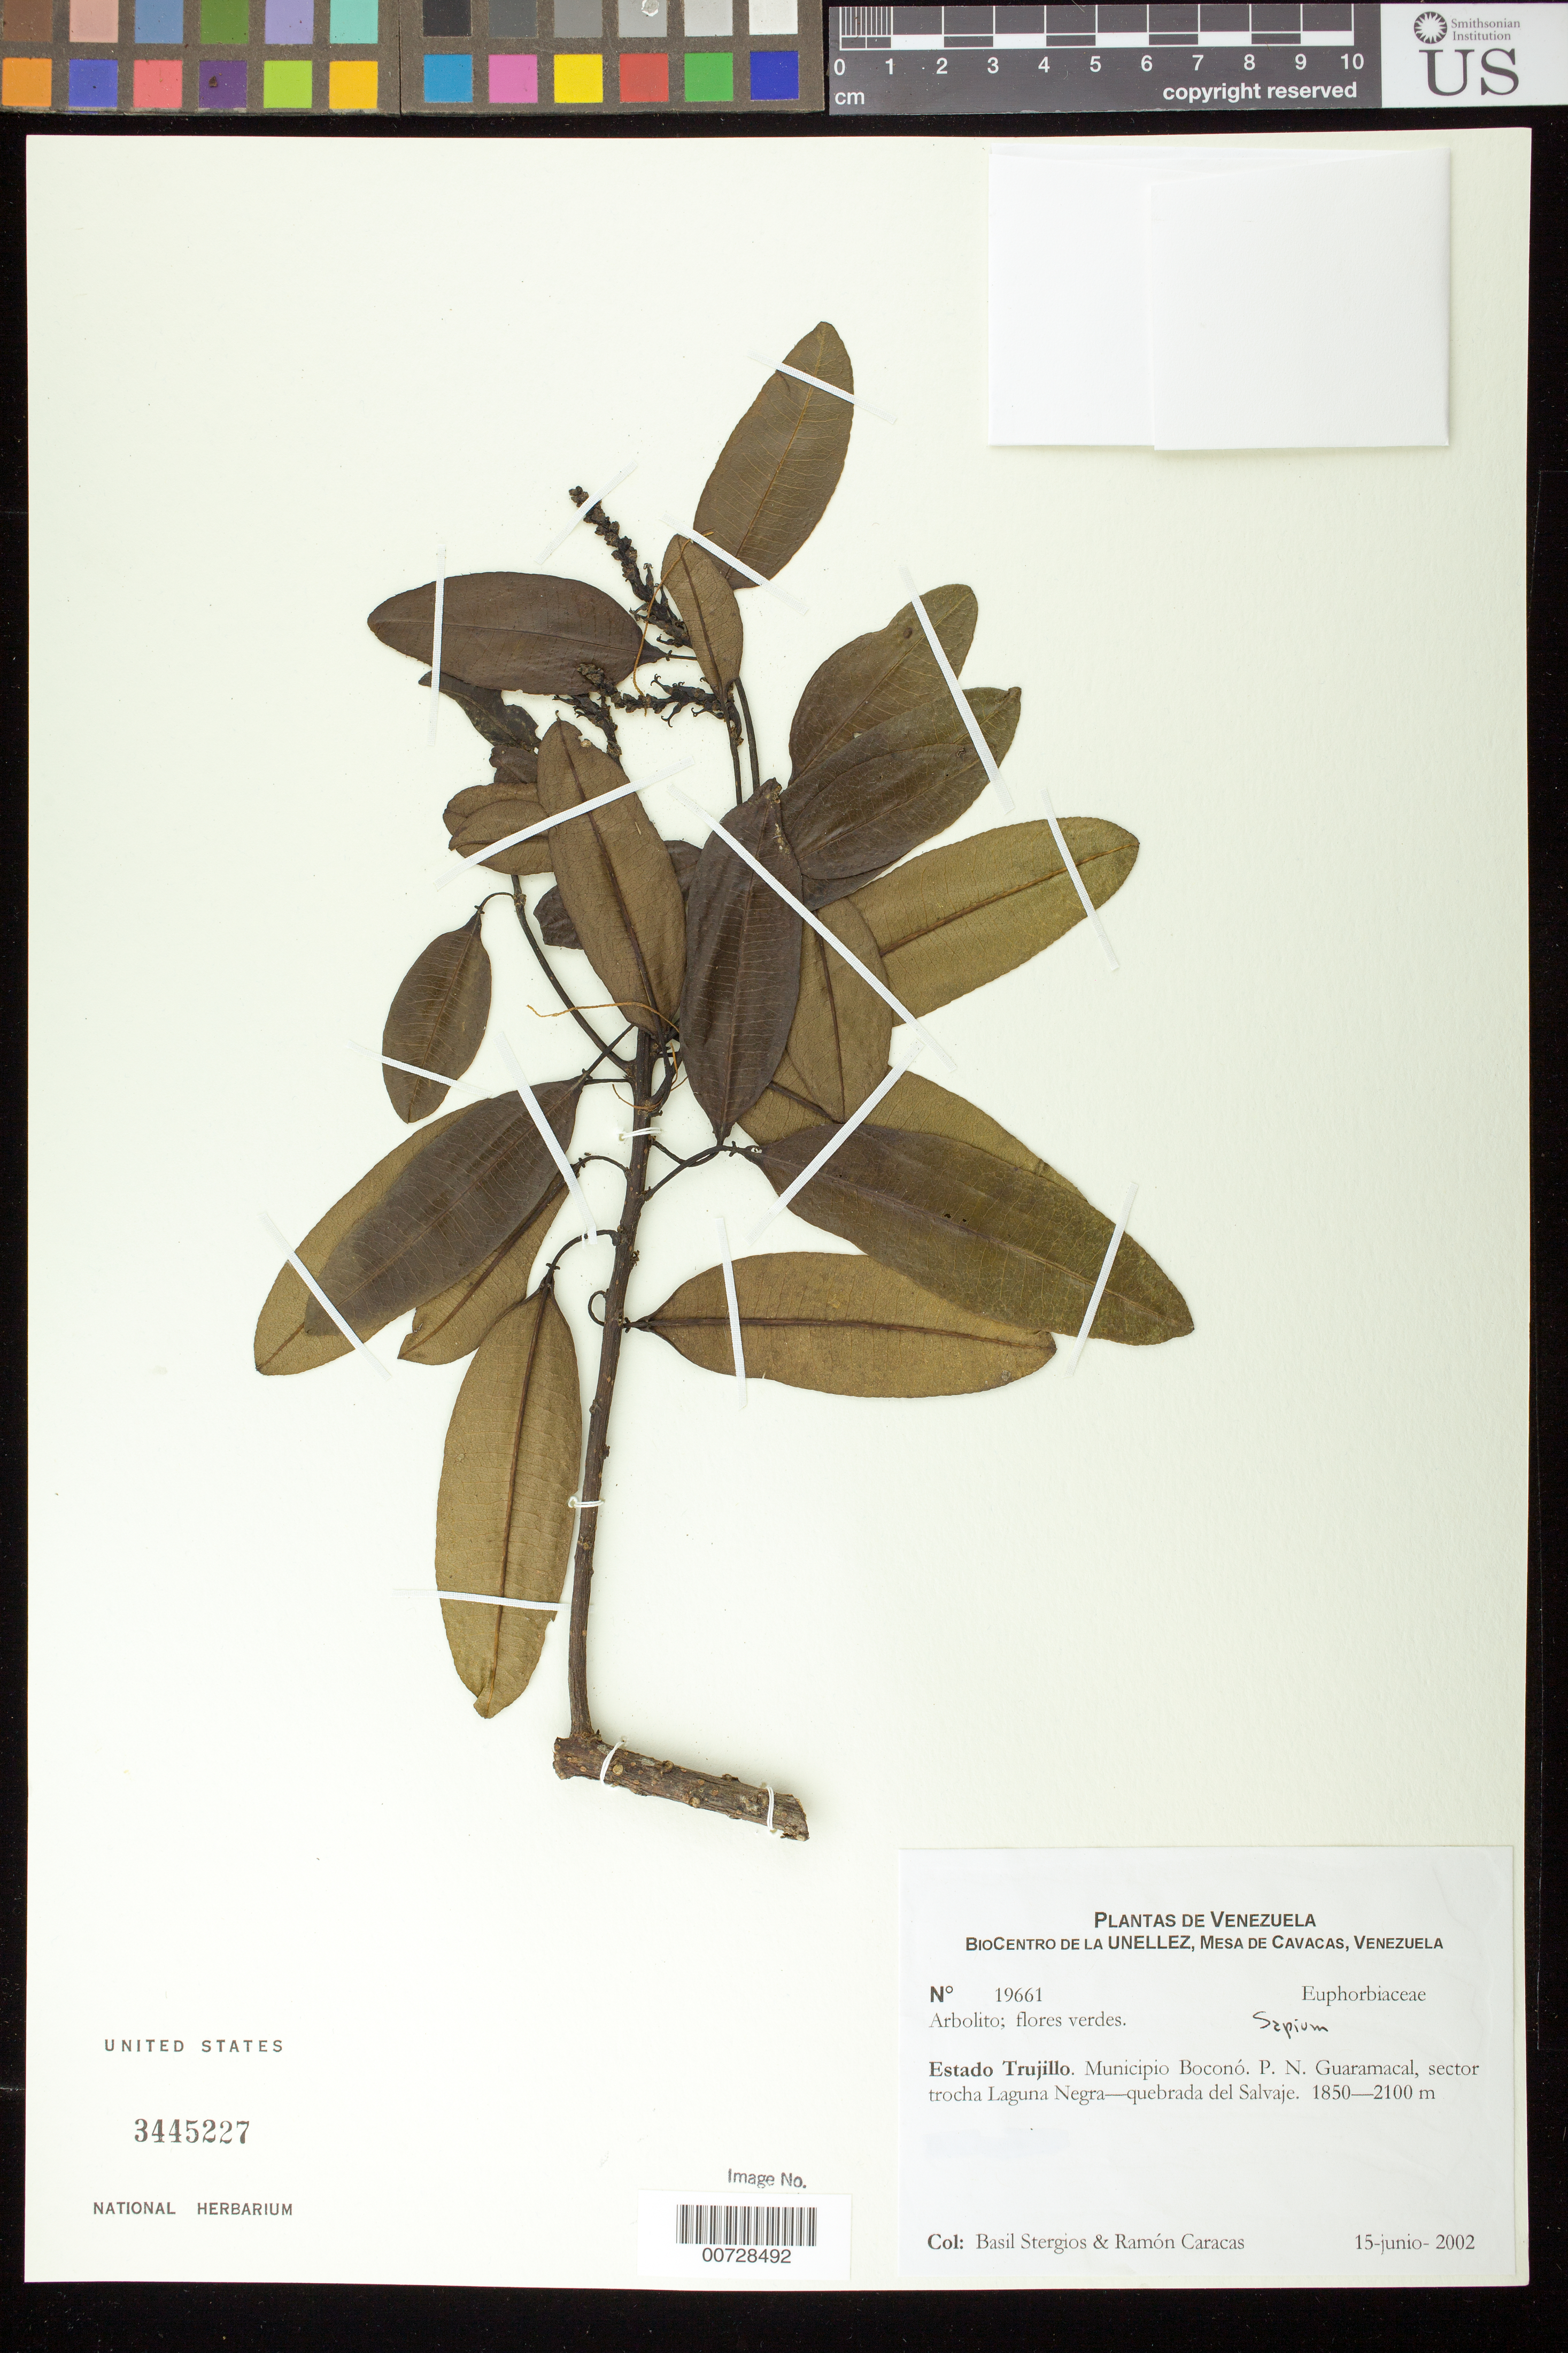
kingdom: Plantae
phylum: Tracheophyta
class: Magnoliopsida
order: Malpighiales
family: Euphorbiaceae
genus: Sapium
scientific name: Sapium stylare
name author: Müll. Arg.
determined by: Dorr, L. J., (BOT), Smithsonian Institution - National Museum of Natural History (UNITED STATES)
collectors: B. G. Stergios & R. Caracas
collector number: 19661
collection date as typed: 15 Jun 2002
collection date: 2002-06-15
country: Venezuela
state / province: Trujillo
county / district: Boconó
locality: Parque Nacional Guaramacal, sector trocha Laguna Negra - quebrada del Salvaje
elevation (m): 1850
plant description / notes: PORT, US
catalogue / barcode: US 3445227